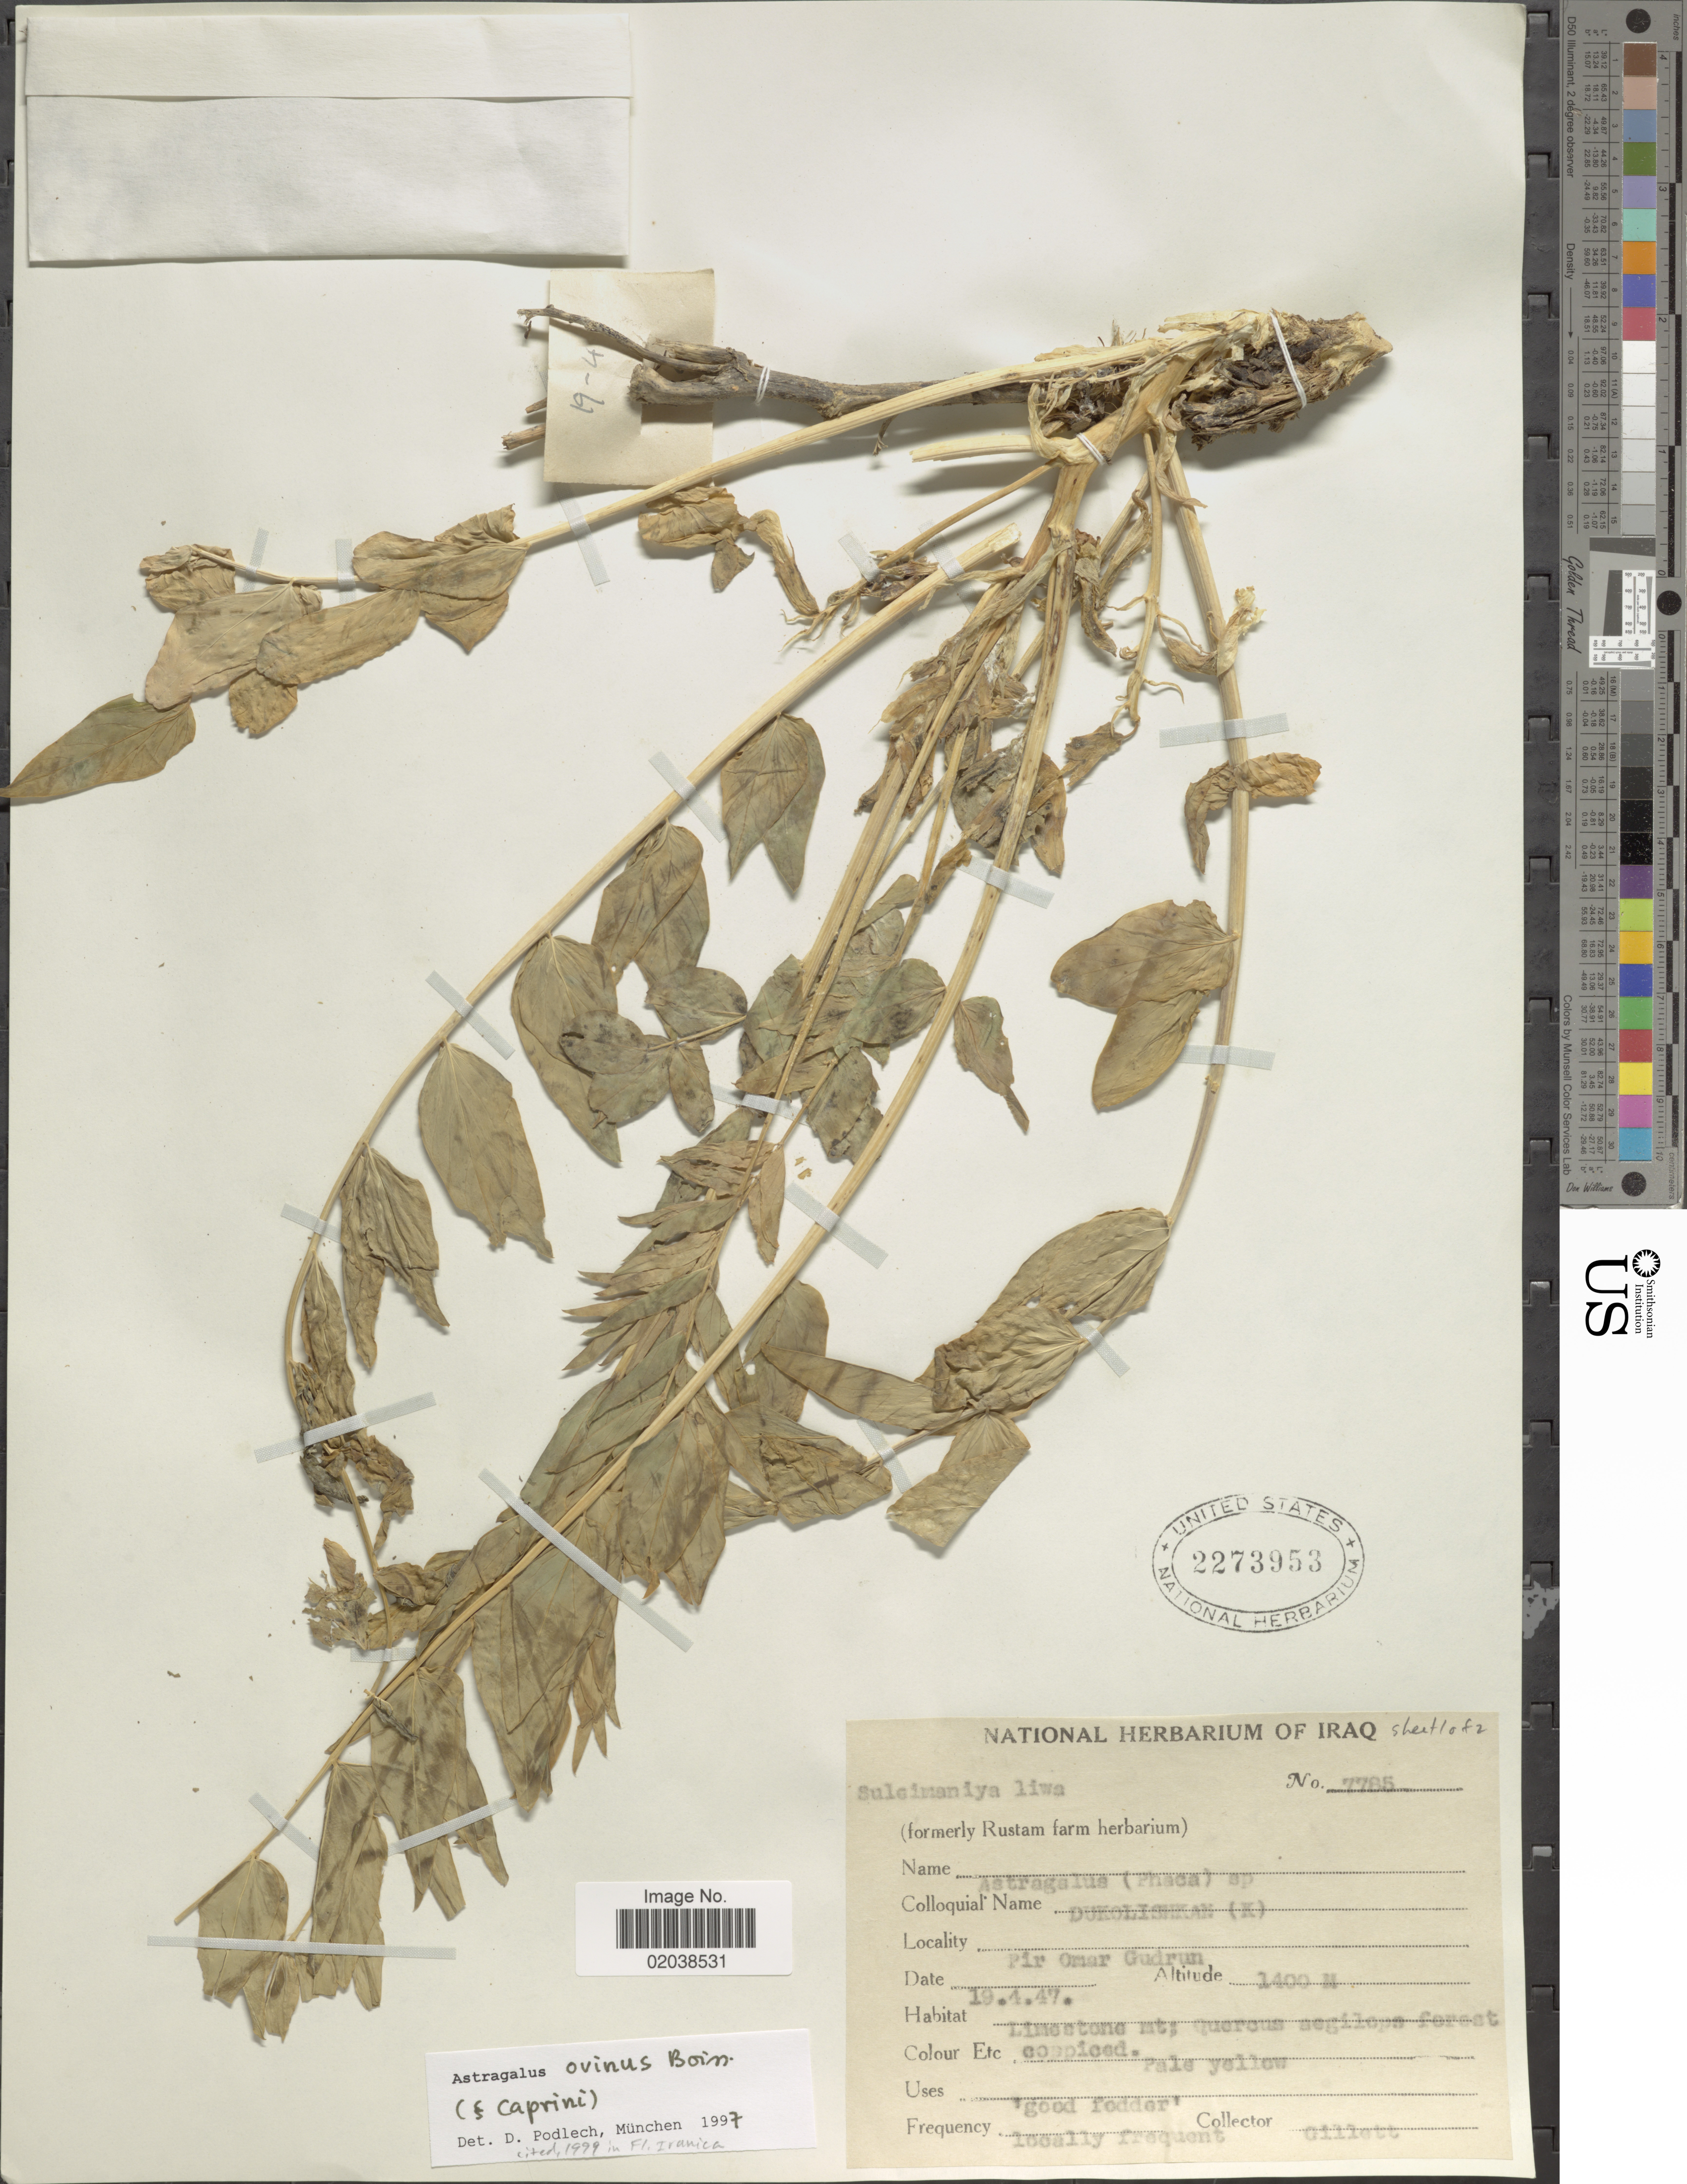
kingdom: Plantae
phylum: Tracheophyta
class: Magnoliopsida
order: Fabales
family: Fabaceae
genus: Astragalus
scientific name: Astragalus ovinus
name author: Boiss.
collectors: Gillett, --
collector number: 7785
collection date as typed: Transcribed d/m/y: 19/4/47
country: Iraq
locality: Pir Omar Gudrun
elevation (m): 1400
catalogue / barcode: US 2273953